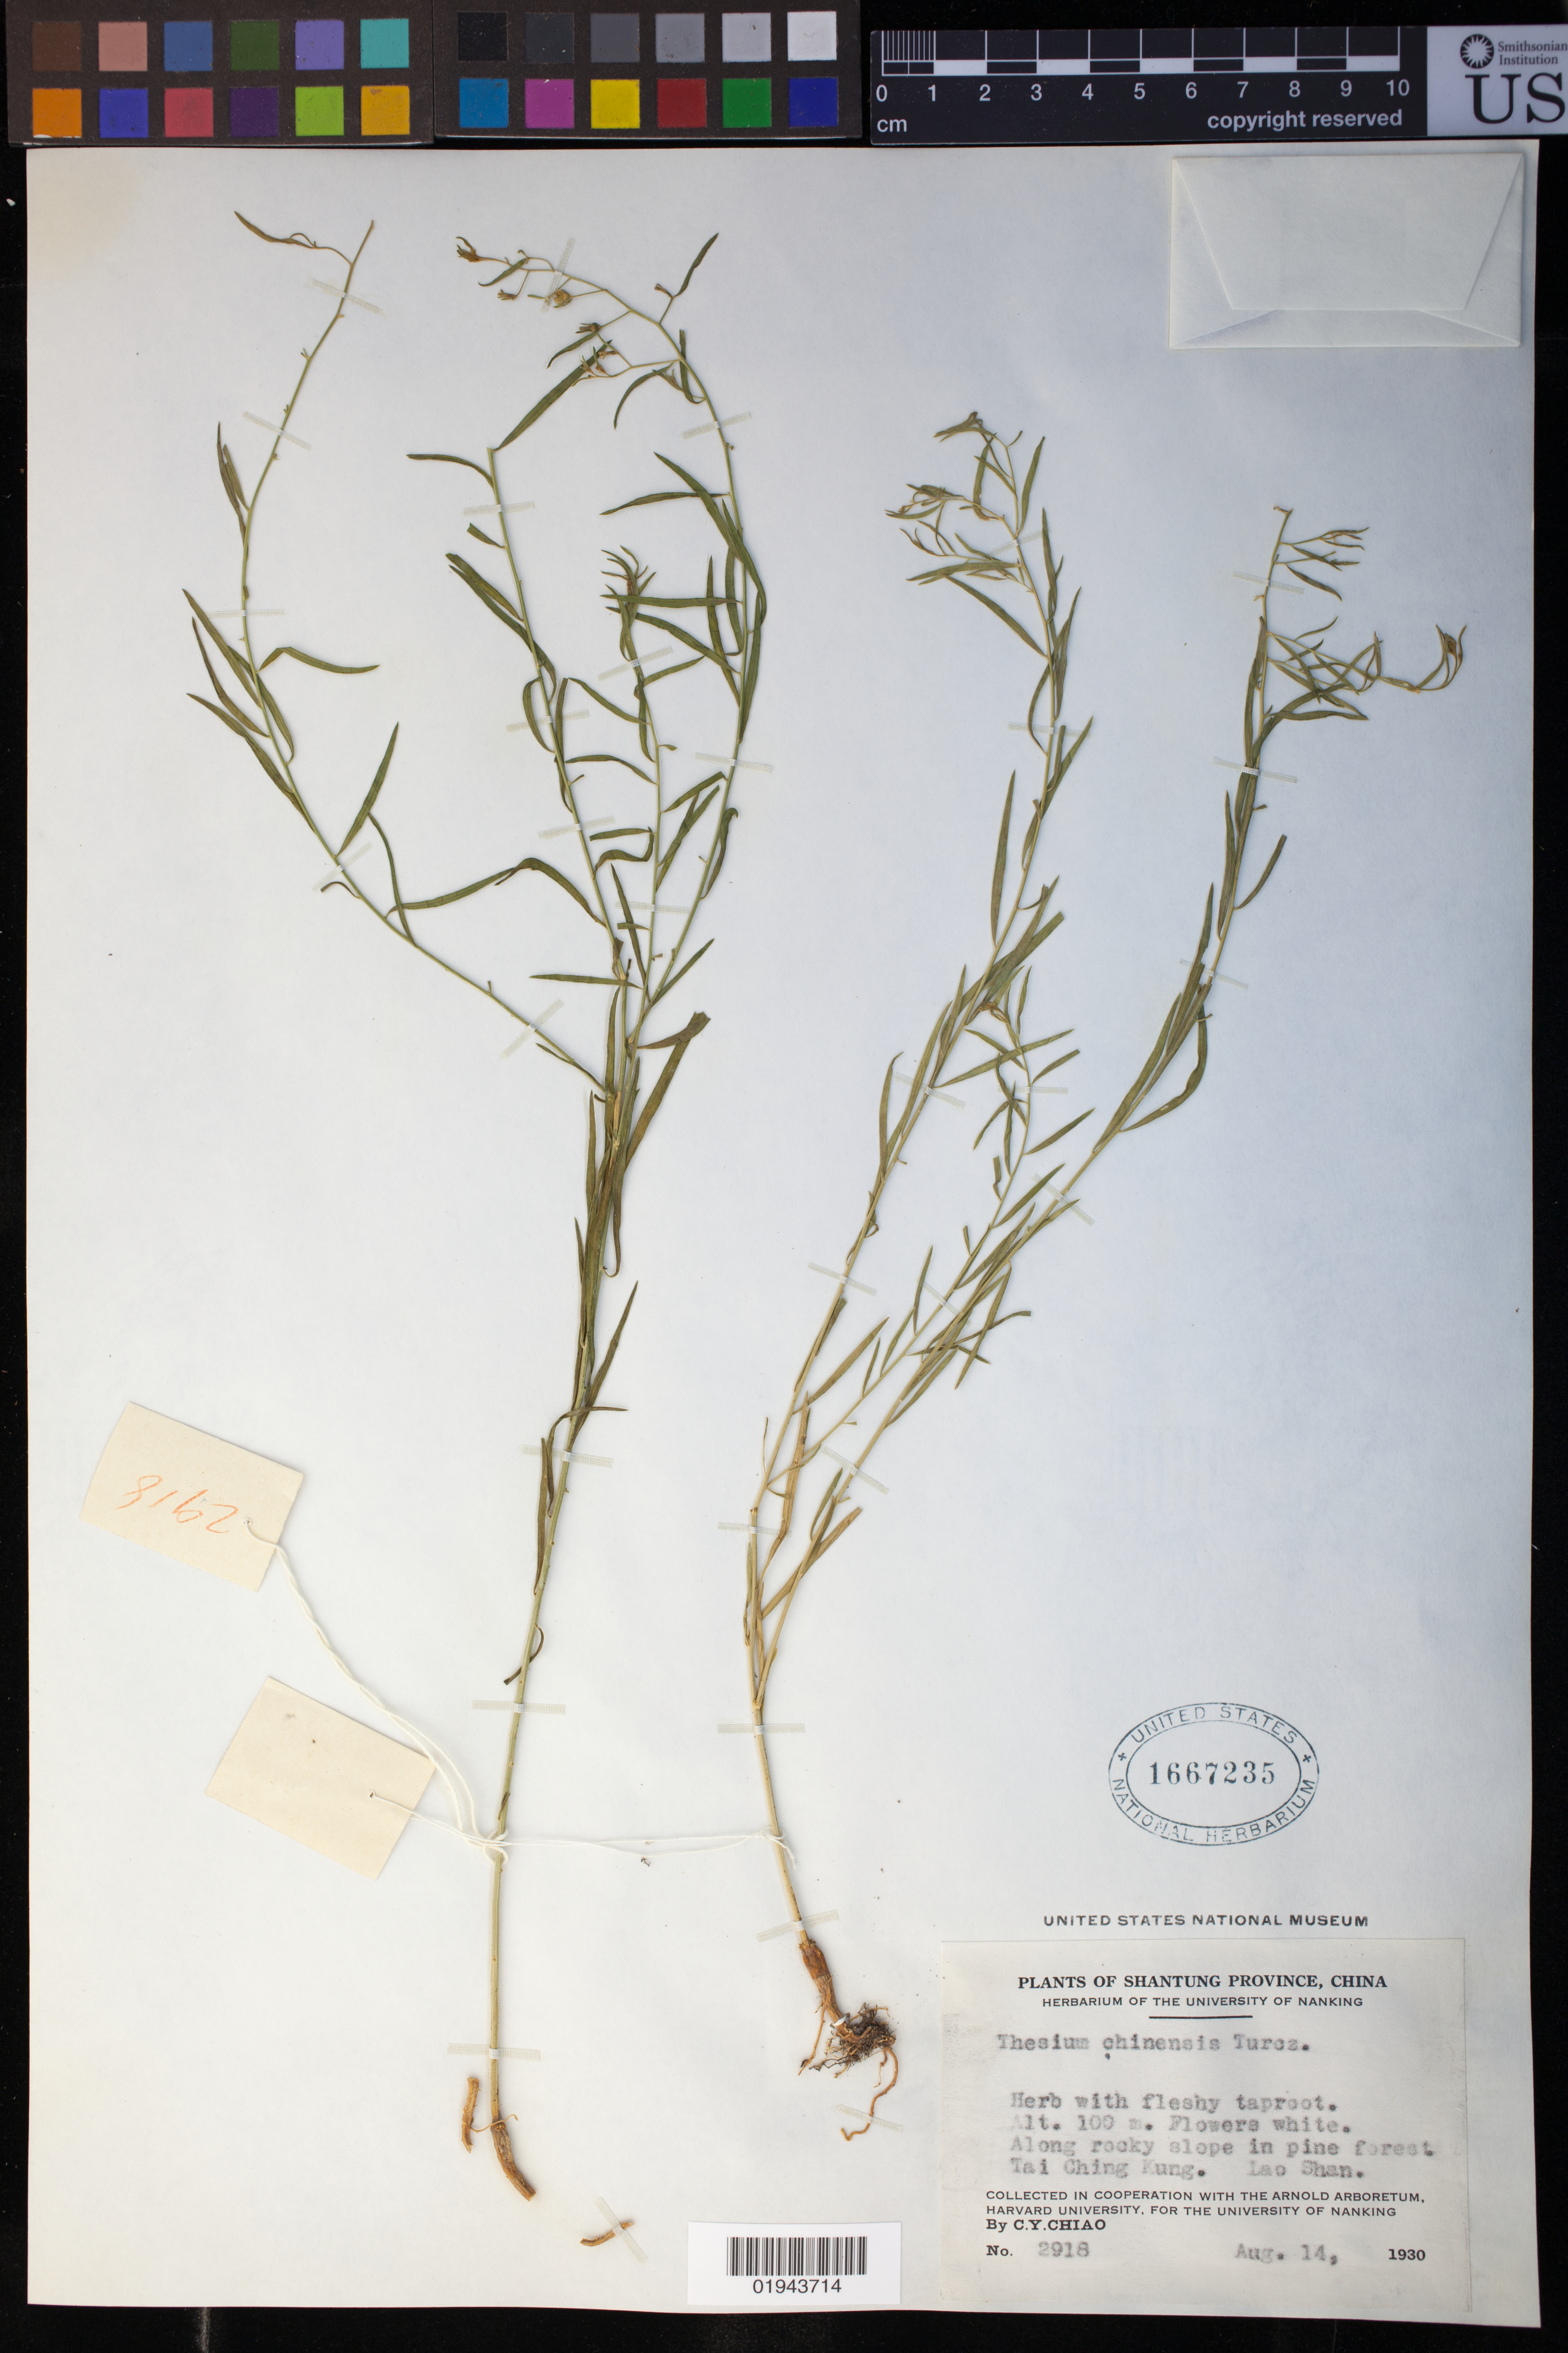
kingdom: Plantae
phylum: Tracheophyta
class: Magnoliopsida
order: Santalales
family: Thesiaceae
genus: Thesium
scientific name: Thesium chinense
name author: Turcz.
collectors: C. Y. Chiao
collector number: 2918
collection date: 1930-08-14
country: China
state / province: Shandong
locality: Shantung Province. Tai Ching Kung. Lao Shan.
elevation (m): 100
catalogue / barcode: US 1667235